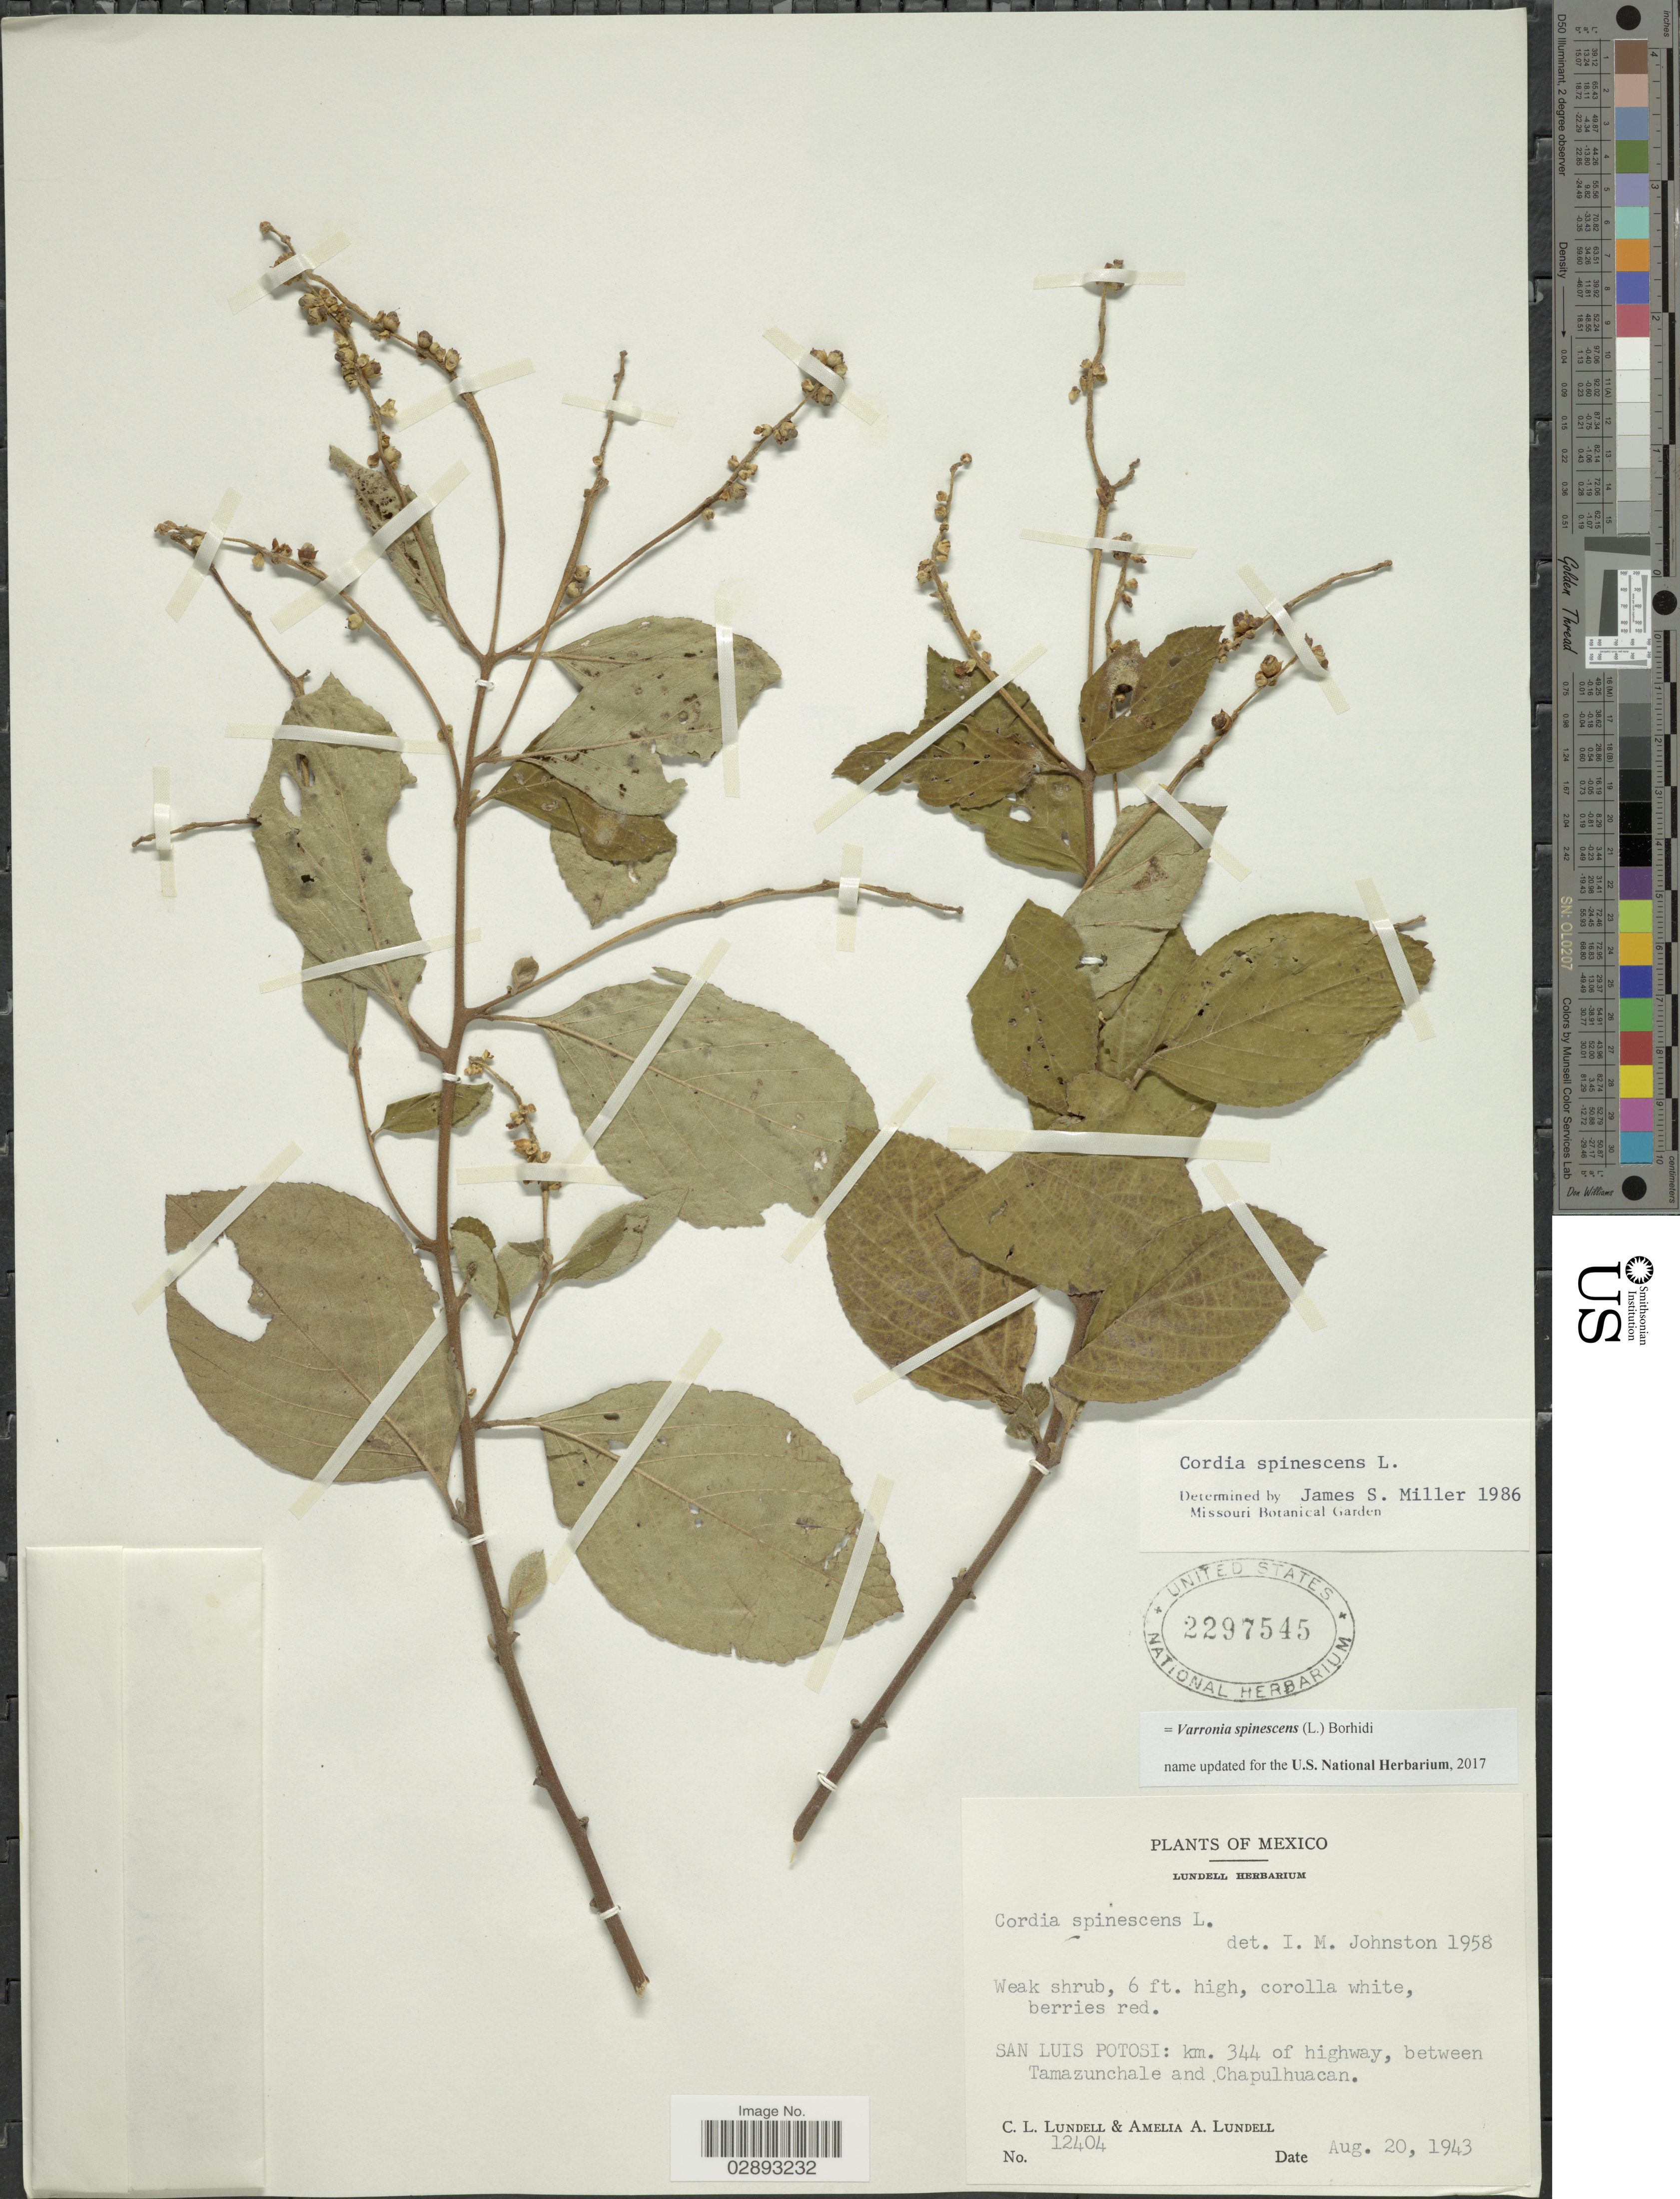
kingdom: Plantae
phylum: Tracheophyta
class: Magnoliopsida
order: Boraginales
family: Cordiaceae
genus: Varronia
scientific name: Varronia spinescens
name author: (L.) Borhidi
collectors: C. L. Lundell & A. A. Lundell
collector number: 12404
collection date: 1943-08-20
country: Mexico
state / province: San Luis Potosí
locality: Km. 344 of highway, between Tamazunchale and Chapulhuacan.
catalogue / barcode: US 2297545